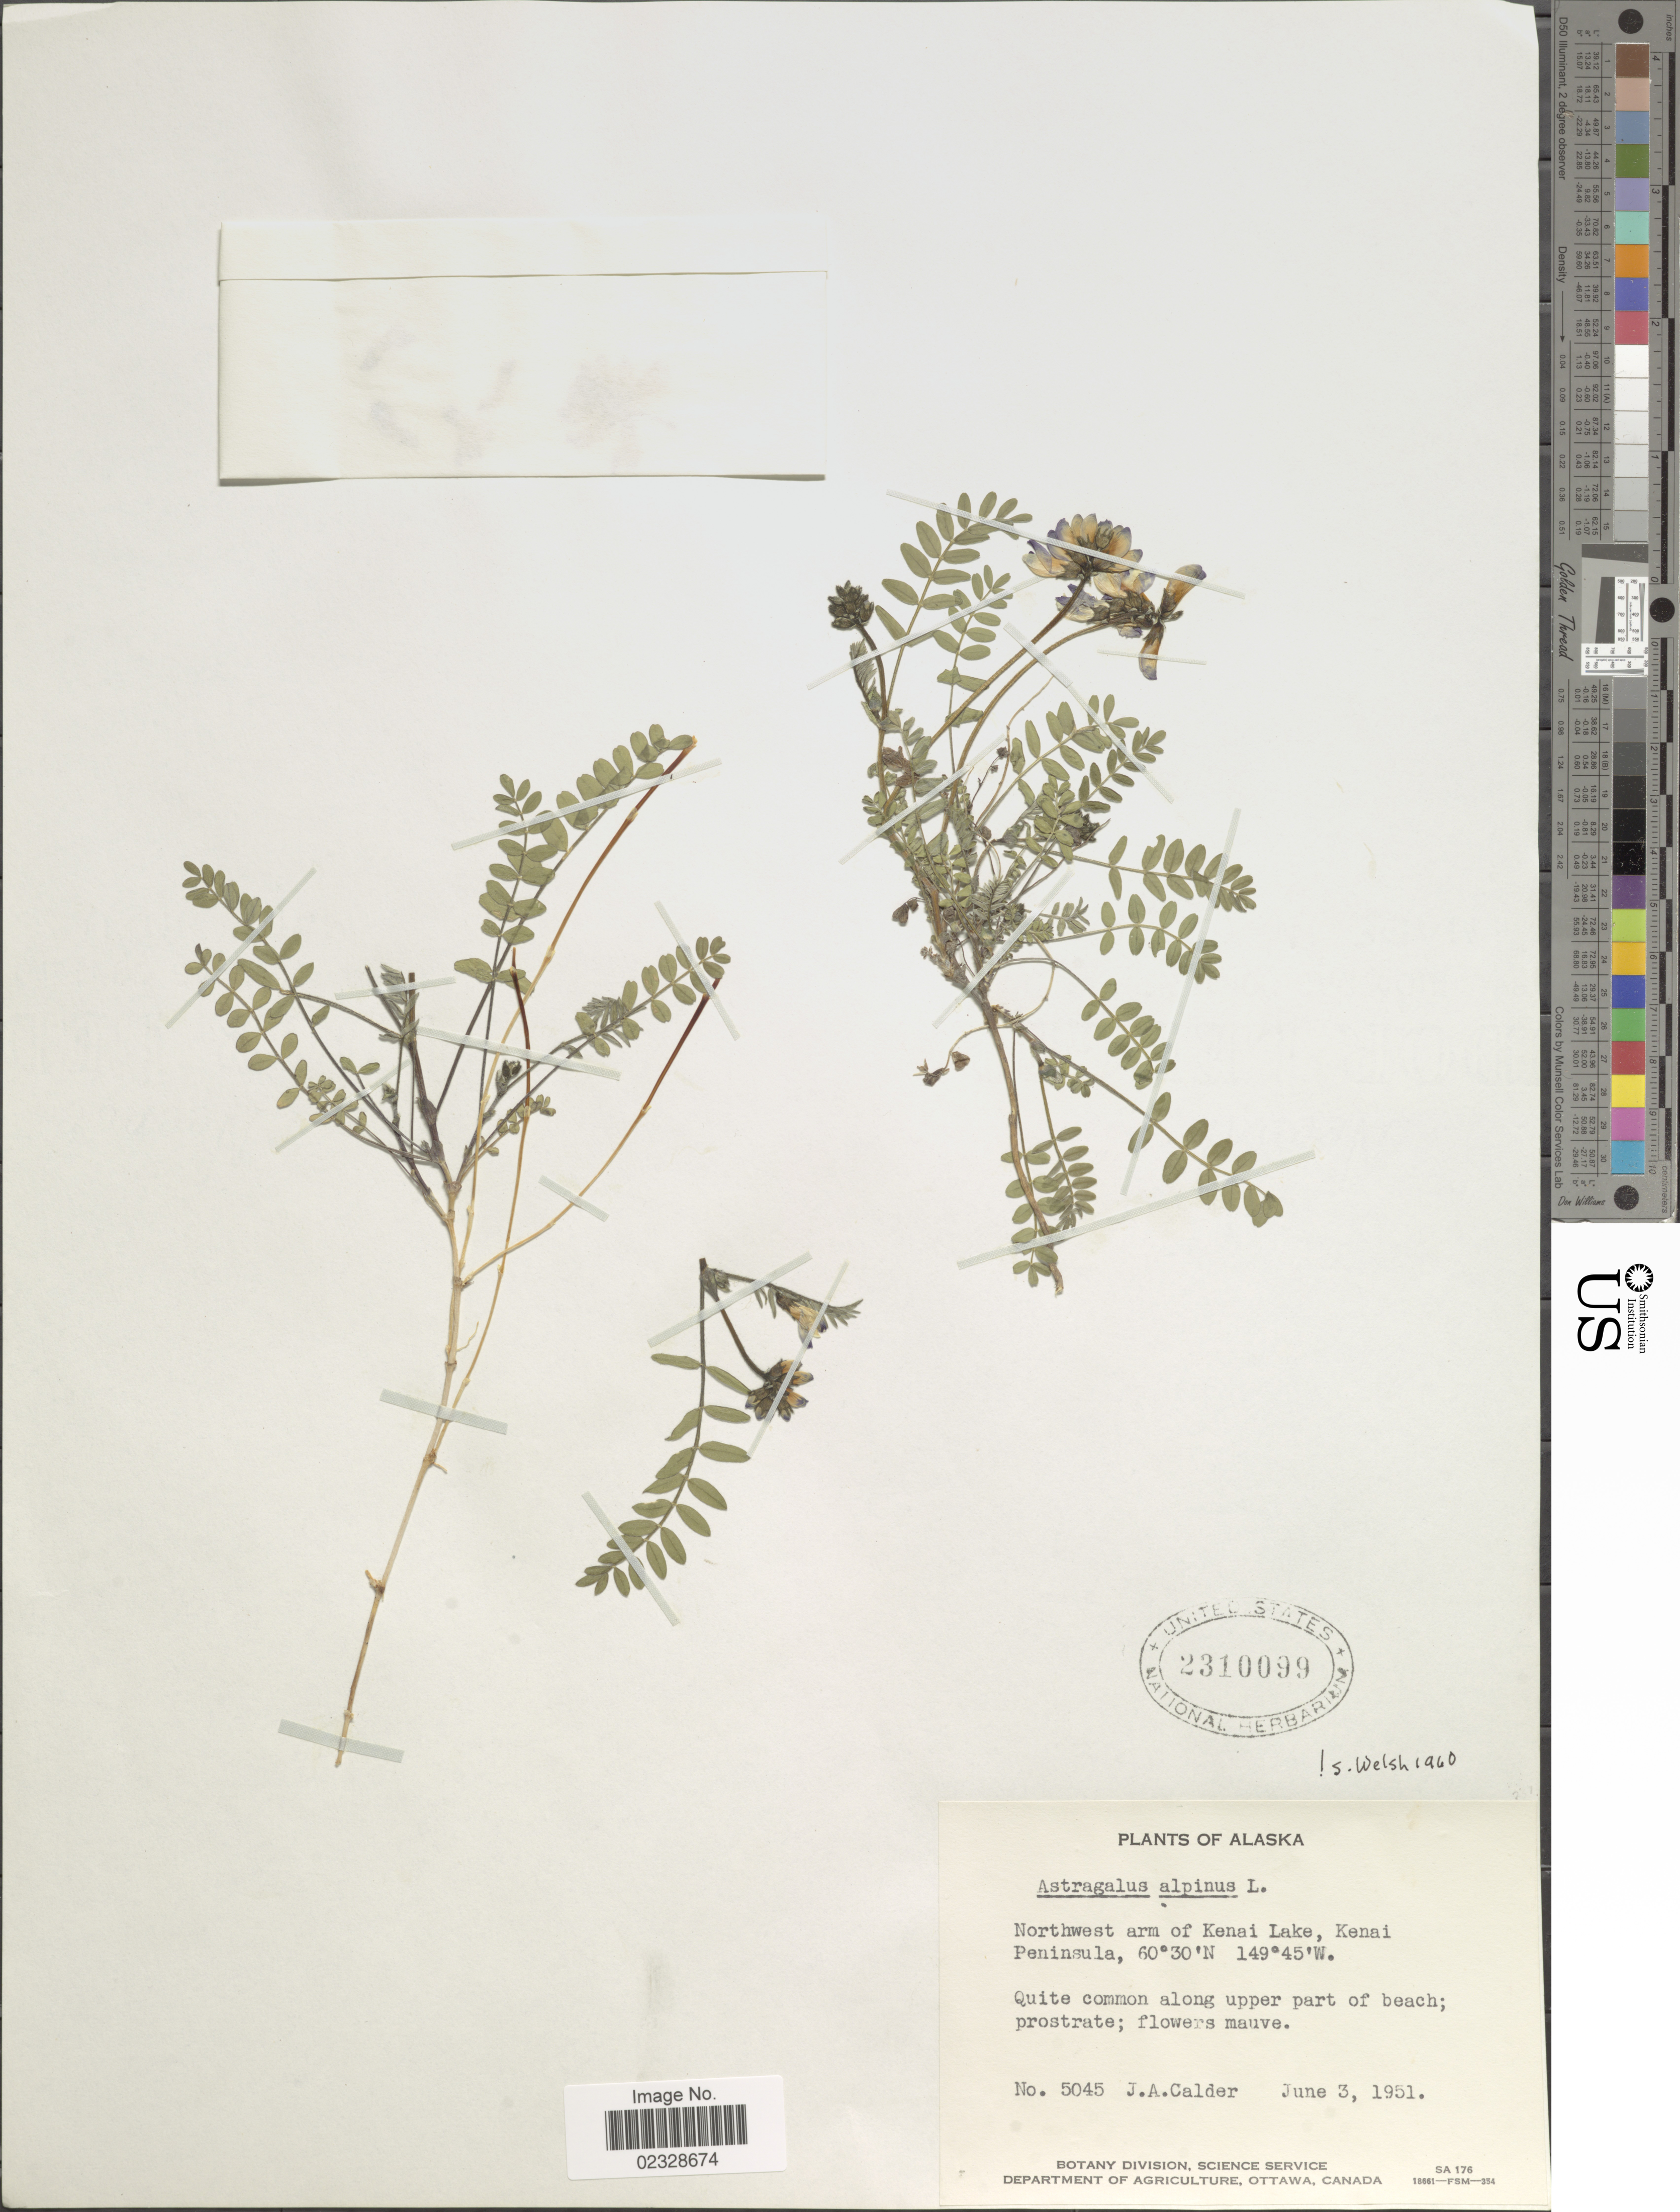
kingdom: Plantae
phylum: Tracheophyta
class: Magnoliopsida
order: Fabales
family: Fabaceae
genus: Astragalus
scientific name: Astragalus alpinus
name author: L.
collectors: J. A. Calder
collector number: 5045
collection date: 1951-06-03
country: United States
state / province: Alaska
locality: Northwest arm of Kenai Lake, Kenai Peninsula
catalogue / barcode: US 2310099